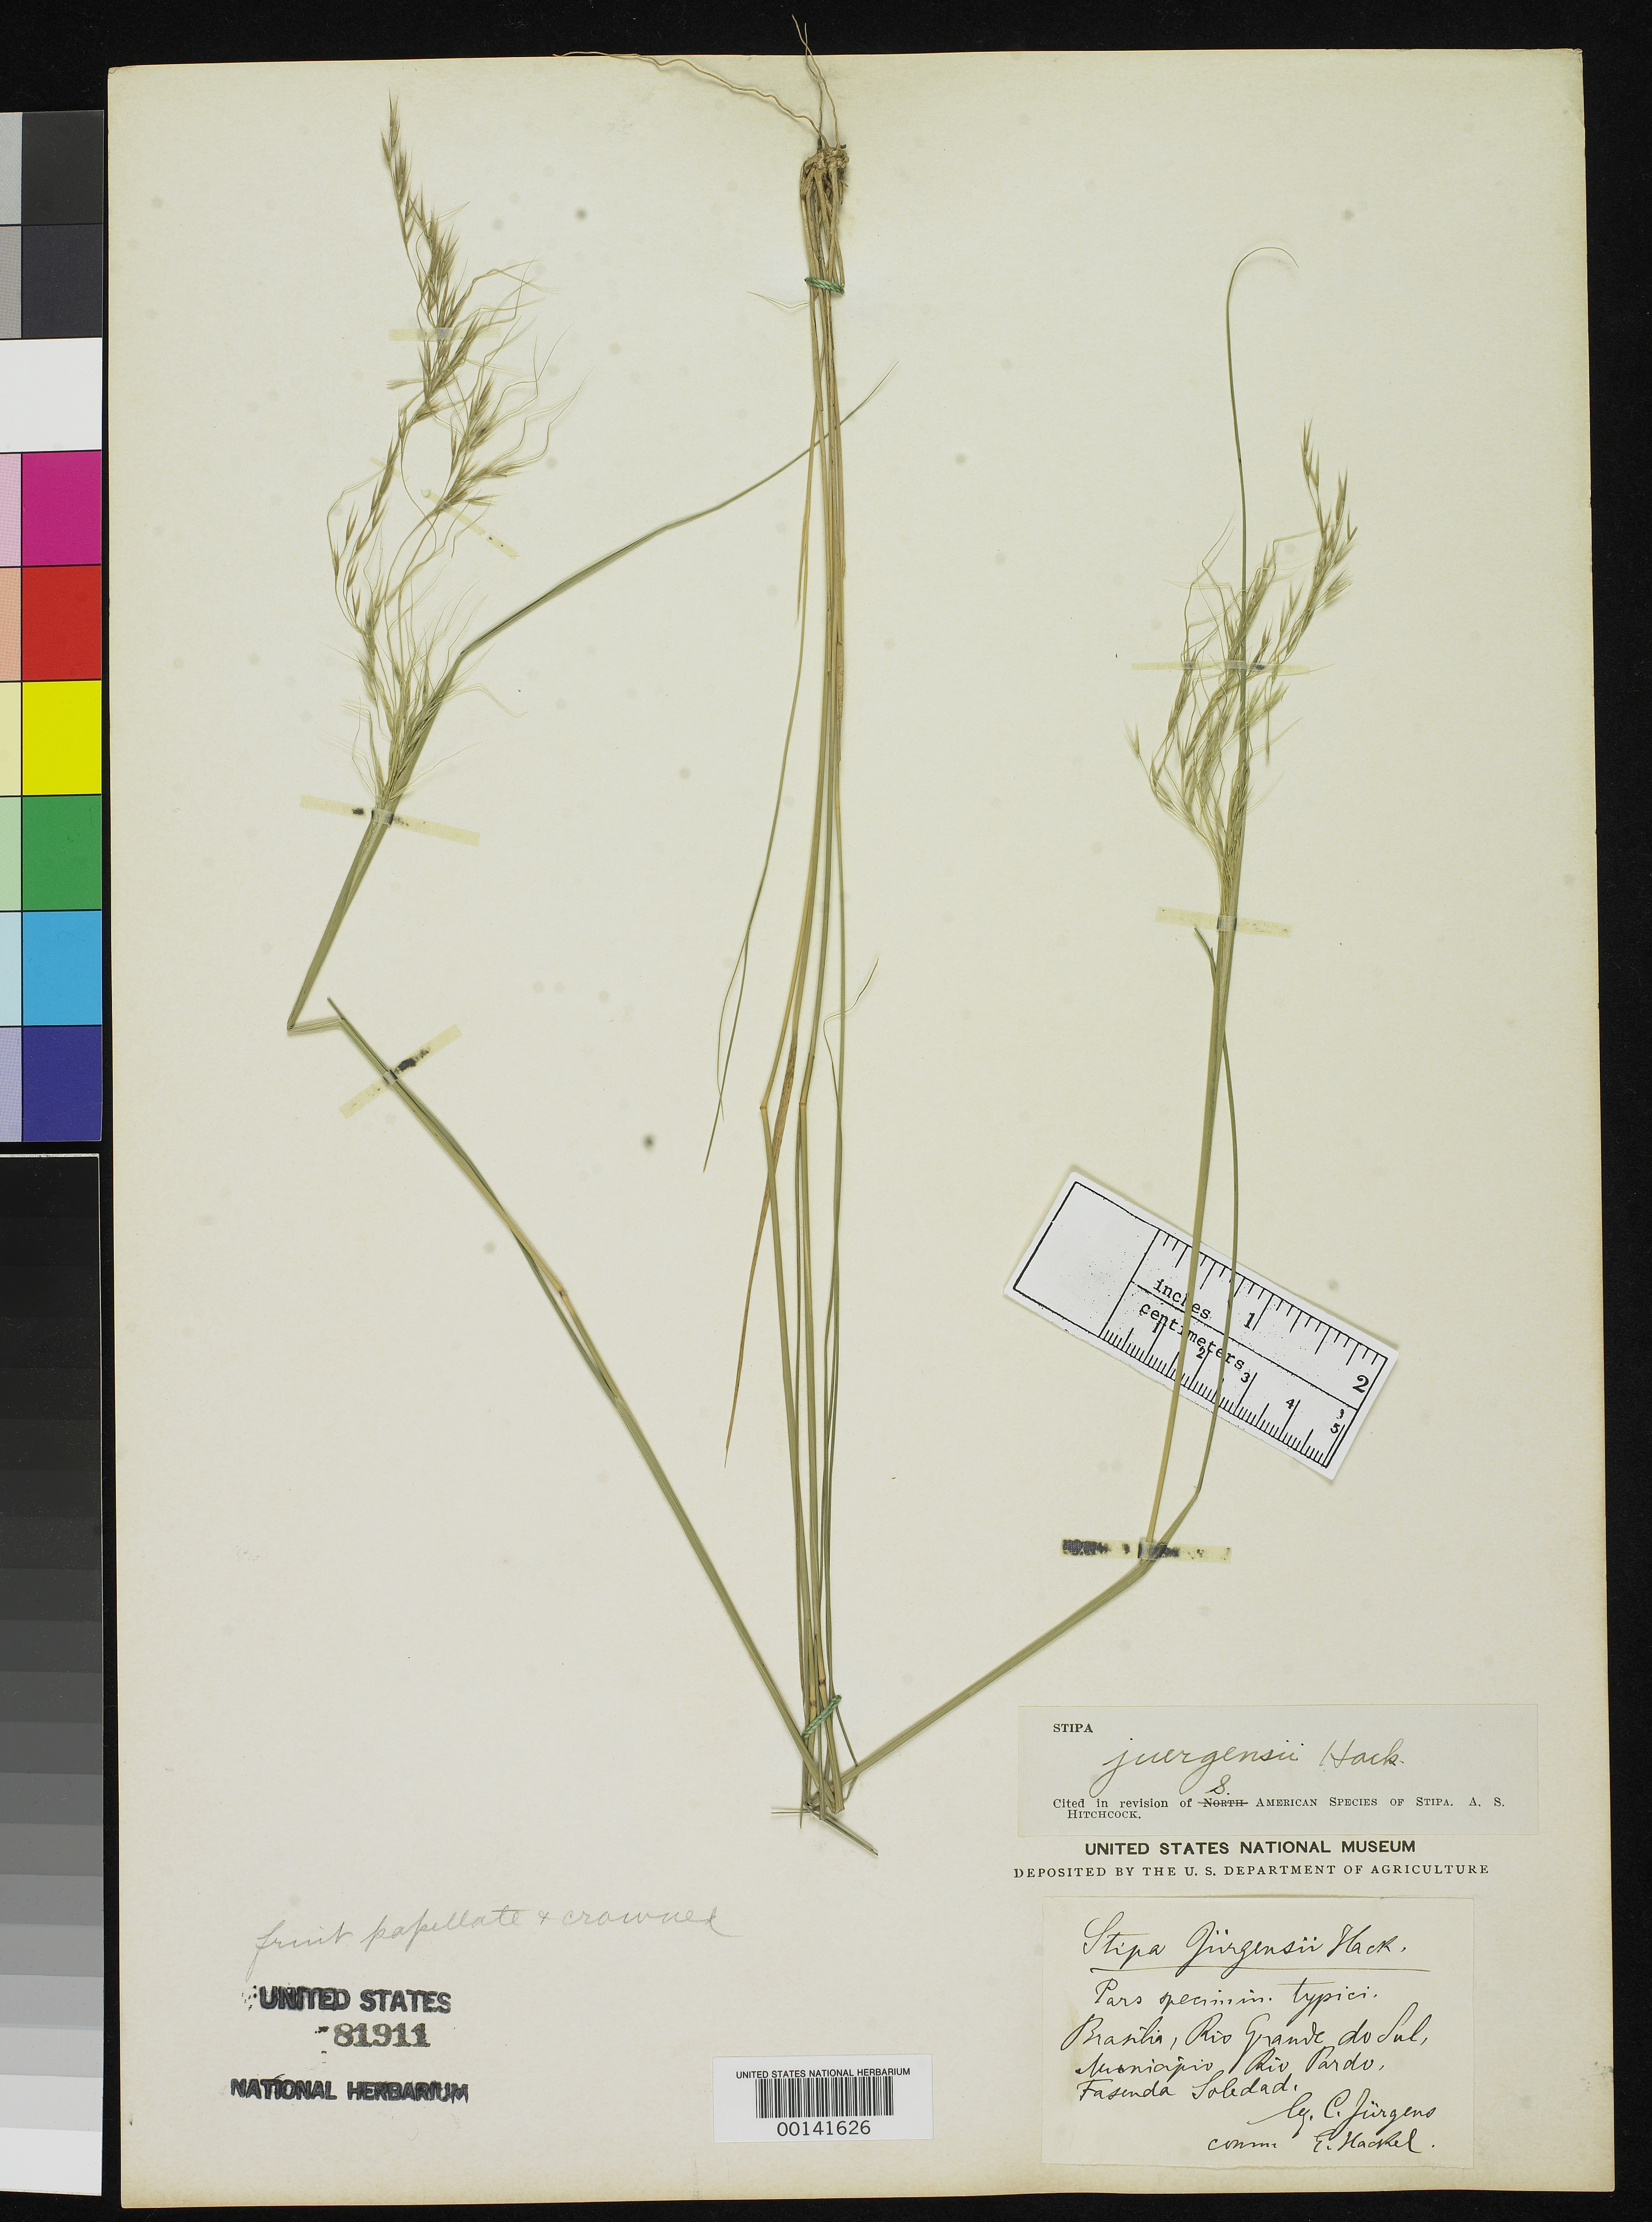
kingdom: Plantae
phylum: Tracheophyta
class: Liliopsida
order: Poales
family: Poaceae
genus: Stipa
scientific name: Stipa jurgensii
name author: Hack.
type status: Isotype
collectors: C. Juergens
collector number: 110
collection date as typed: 1905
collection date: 1905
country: Brazil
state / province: Rio Grande do Sul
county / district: Rio Pardo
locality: Fazenda Soledade.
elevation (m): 70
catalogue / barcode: US 81911